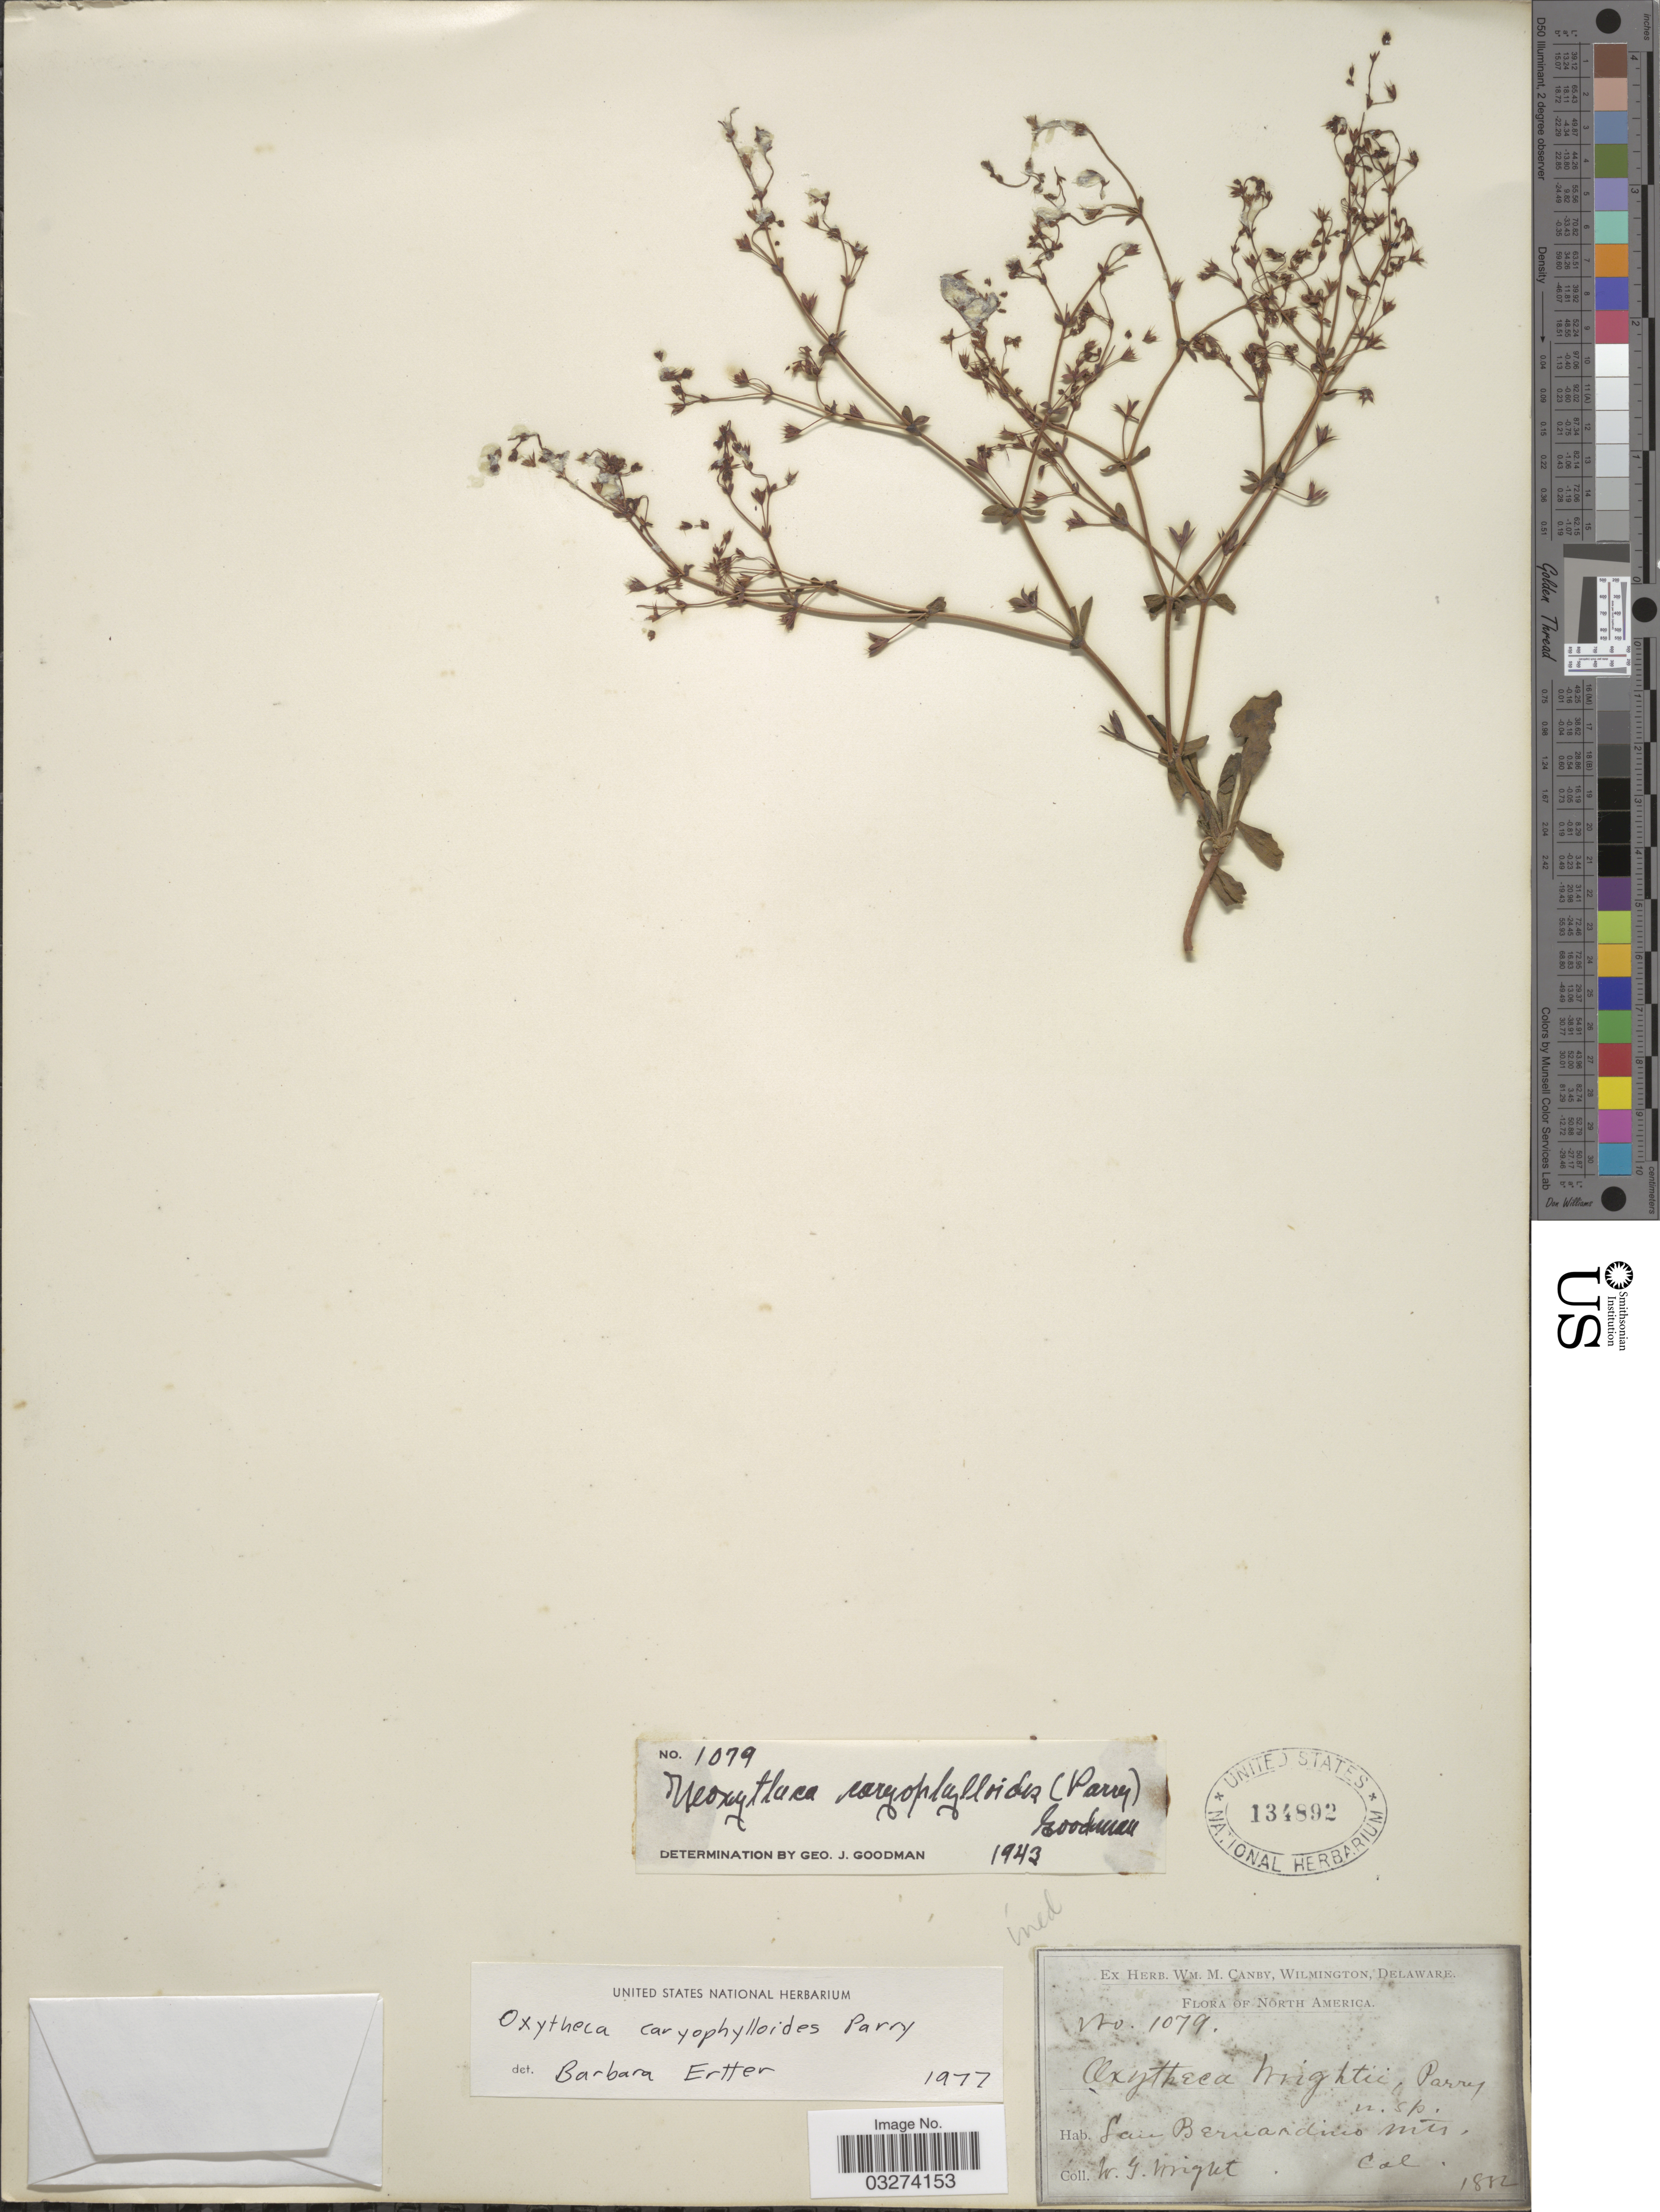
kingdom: Plantae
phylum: Tracheophyta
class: Magnoliopsida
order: Caryophyllales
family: Polygonaceae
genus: Sidotheca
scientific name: Sidotheca caryophylloides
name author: (Parry) Reveal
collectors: W. G. Wright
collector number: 1079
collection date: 1882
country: United States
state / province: California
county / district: San Bernardino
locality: San Bernardino Mts.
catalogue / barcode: US 134892